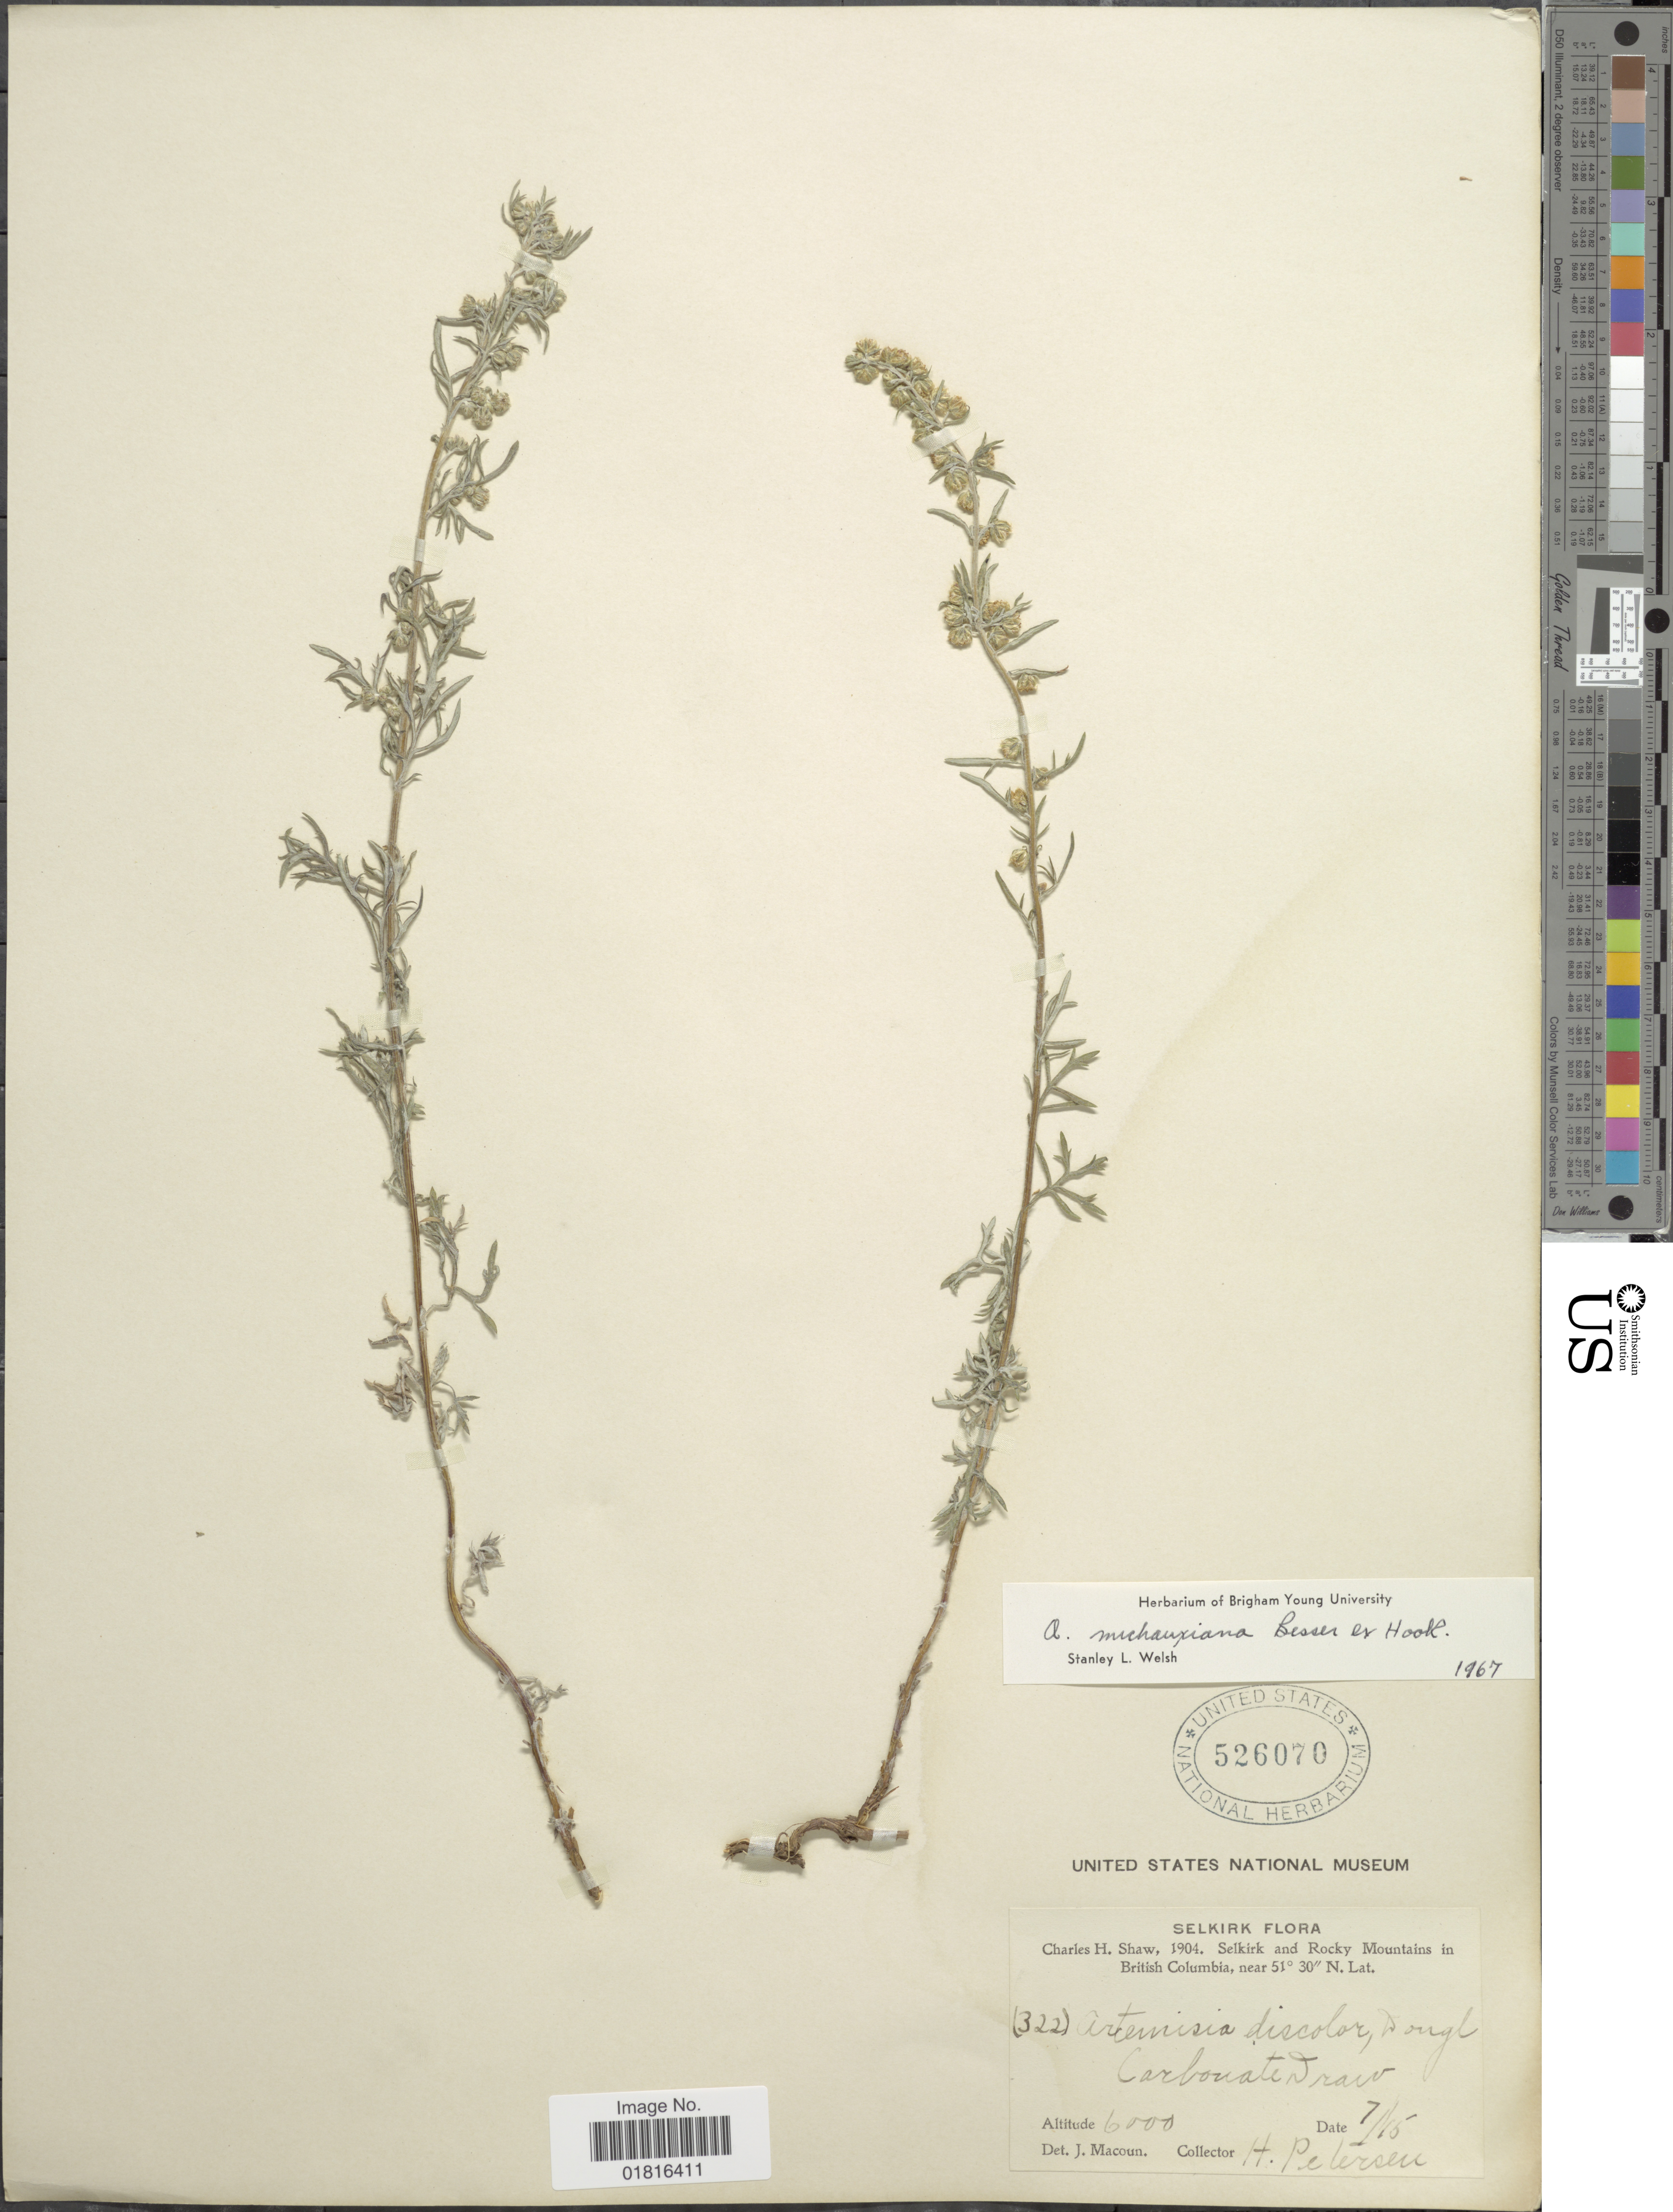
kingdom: Plantae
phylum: Tracheophyta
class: Magnoliopsida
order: Asterales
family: Asteraceae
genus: Artemisia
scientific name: Artemisia michauxiana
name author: Besser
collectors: C. H. Shaw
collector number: (332)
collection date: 1904-07-15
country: Canada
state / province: British Columbia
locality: Selkirk and Rocky Mountains, Carbonate Draw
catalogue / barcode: US 526070